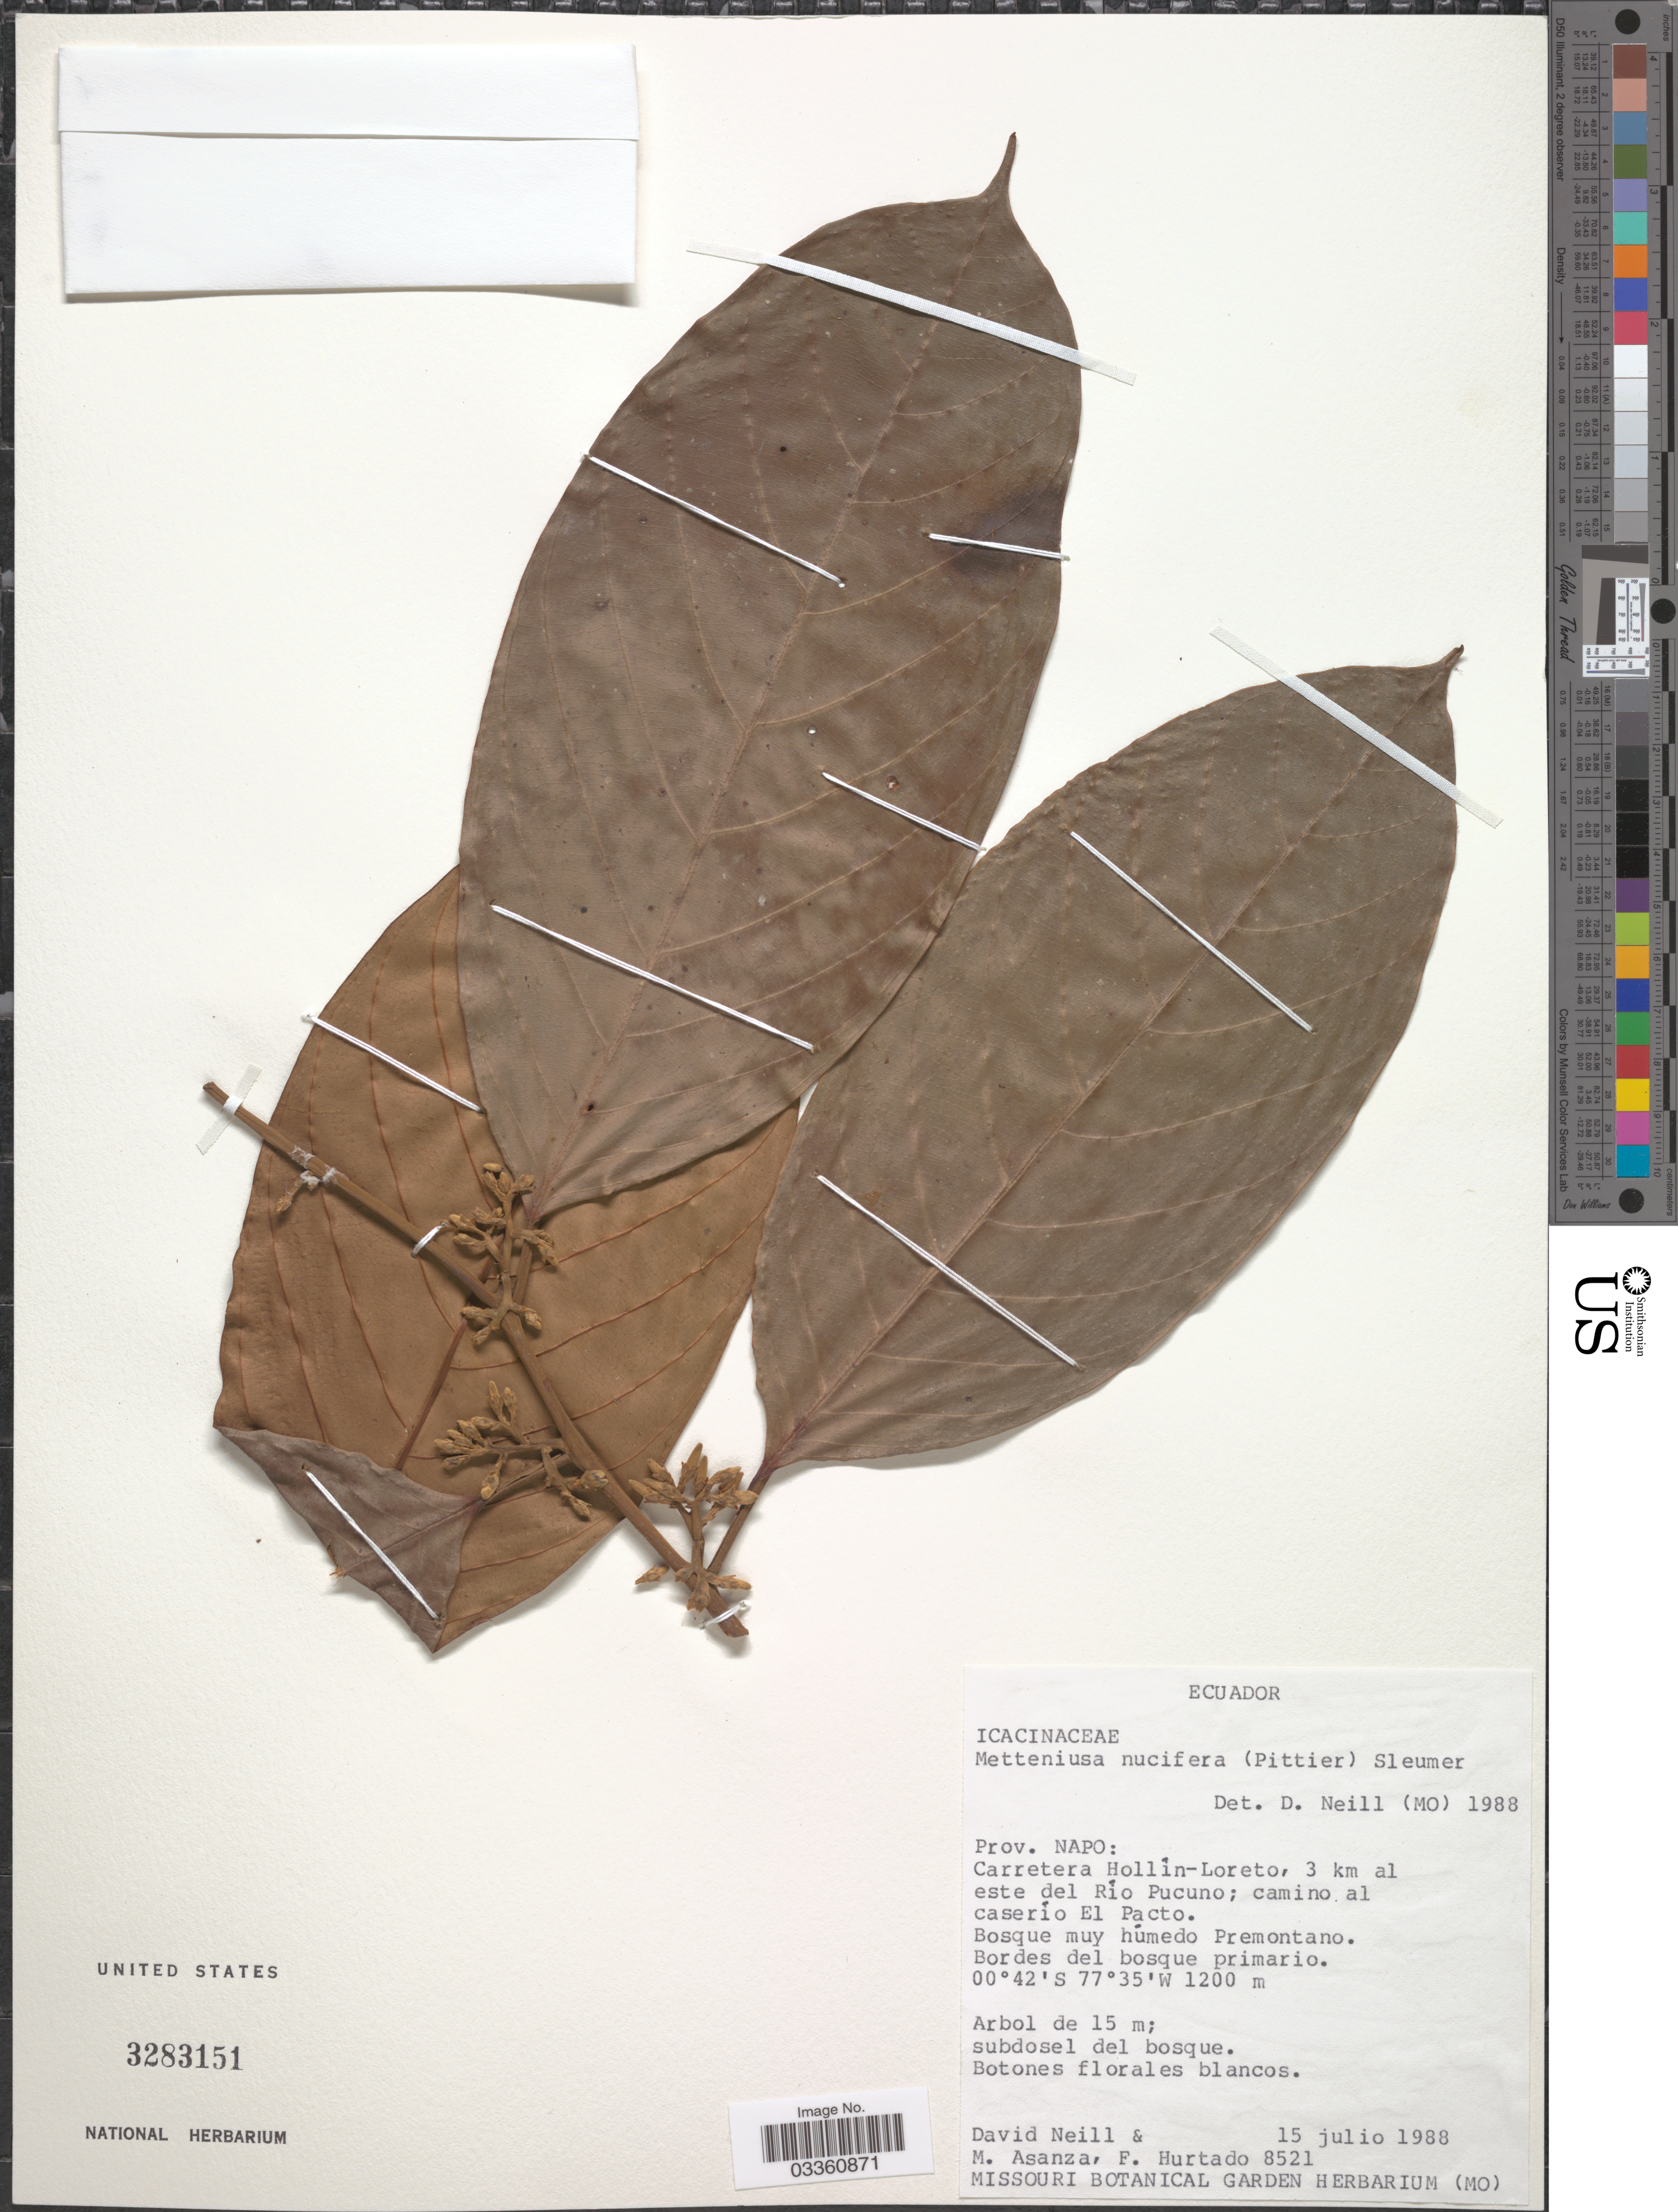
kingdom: Plantae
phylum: Tracheophyta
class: Magnoliopsida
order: Metteniusales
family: Metteniusaceae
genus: Metteniusa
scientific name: Metteniusa nucifera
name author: (Pittier) Sleumer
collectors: D. Neill, M. Asanza & F. Hurtado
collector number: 8521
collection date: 1988-07-15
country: Ecuador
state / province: Napo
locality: Carretera Hollín-Loreto, 3 km al este del Río Pucuno; camino al caserío El Pacto.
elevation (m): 1200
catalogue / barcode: US 3283151